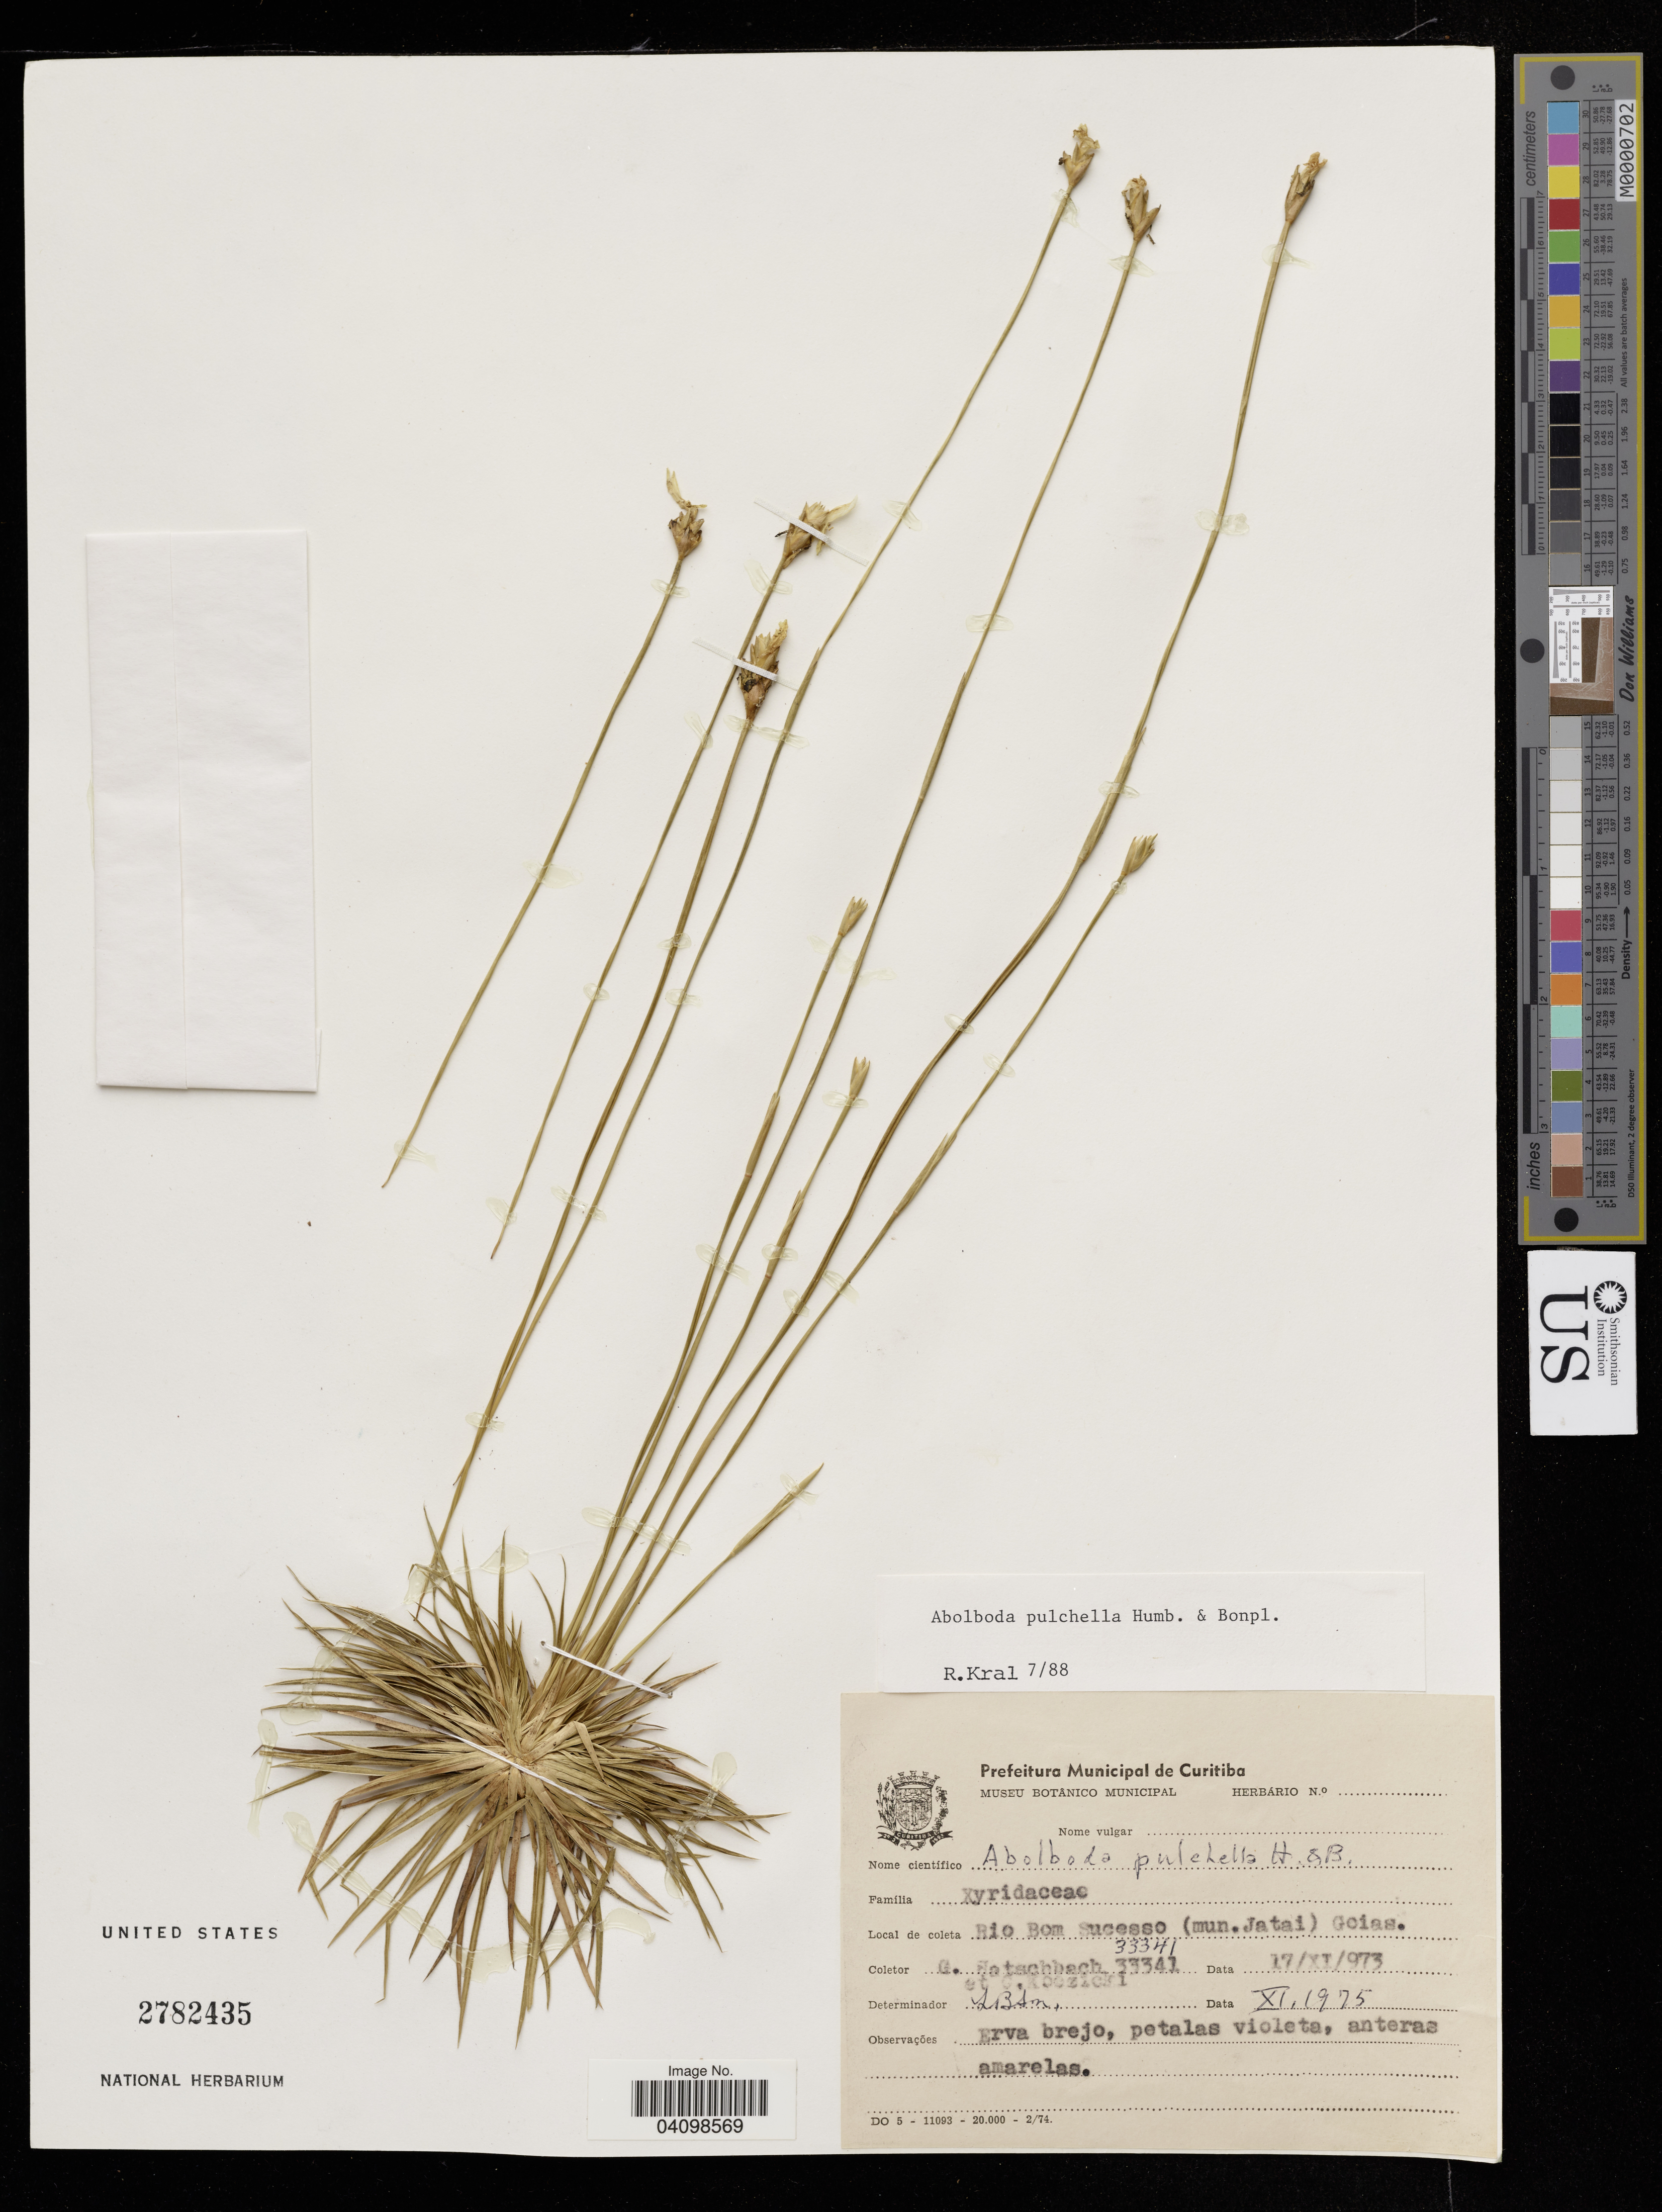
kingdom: Plantae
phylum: Tracheophyta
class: Liliopsida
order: Poales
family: Xyridaceae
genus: Abolboda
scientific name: Abolboda pulchella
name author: Bonpl.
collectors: G. Hatscbach & C. Koezicki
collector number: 33341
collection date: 1973-11-17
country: Brazil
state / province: Goiás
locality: Rio Bom Sucesso (mun. Jatai).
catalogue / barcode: US 2782435